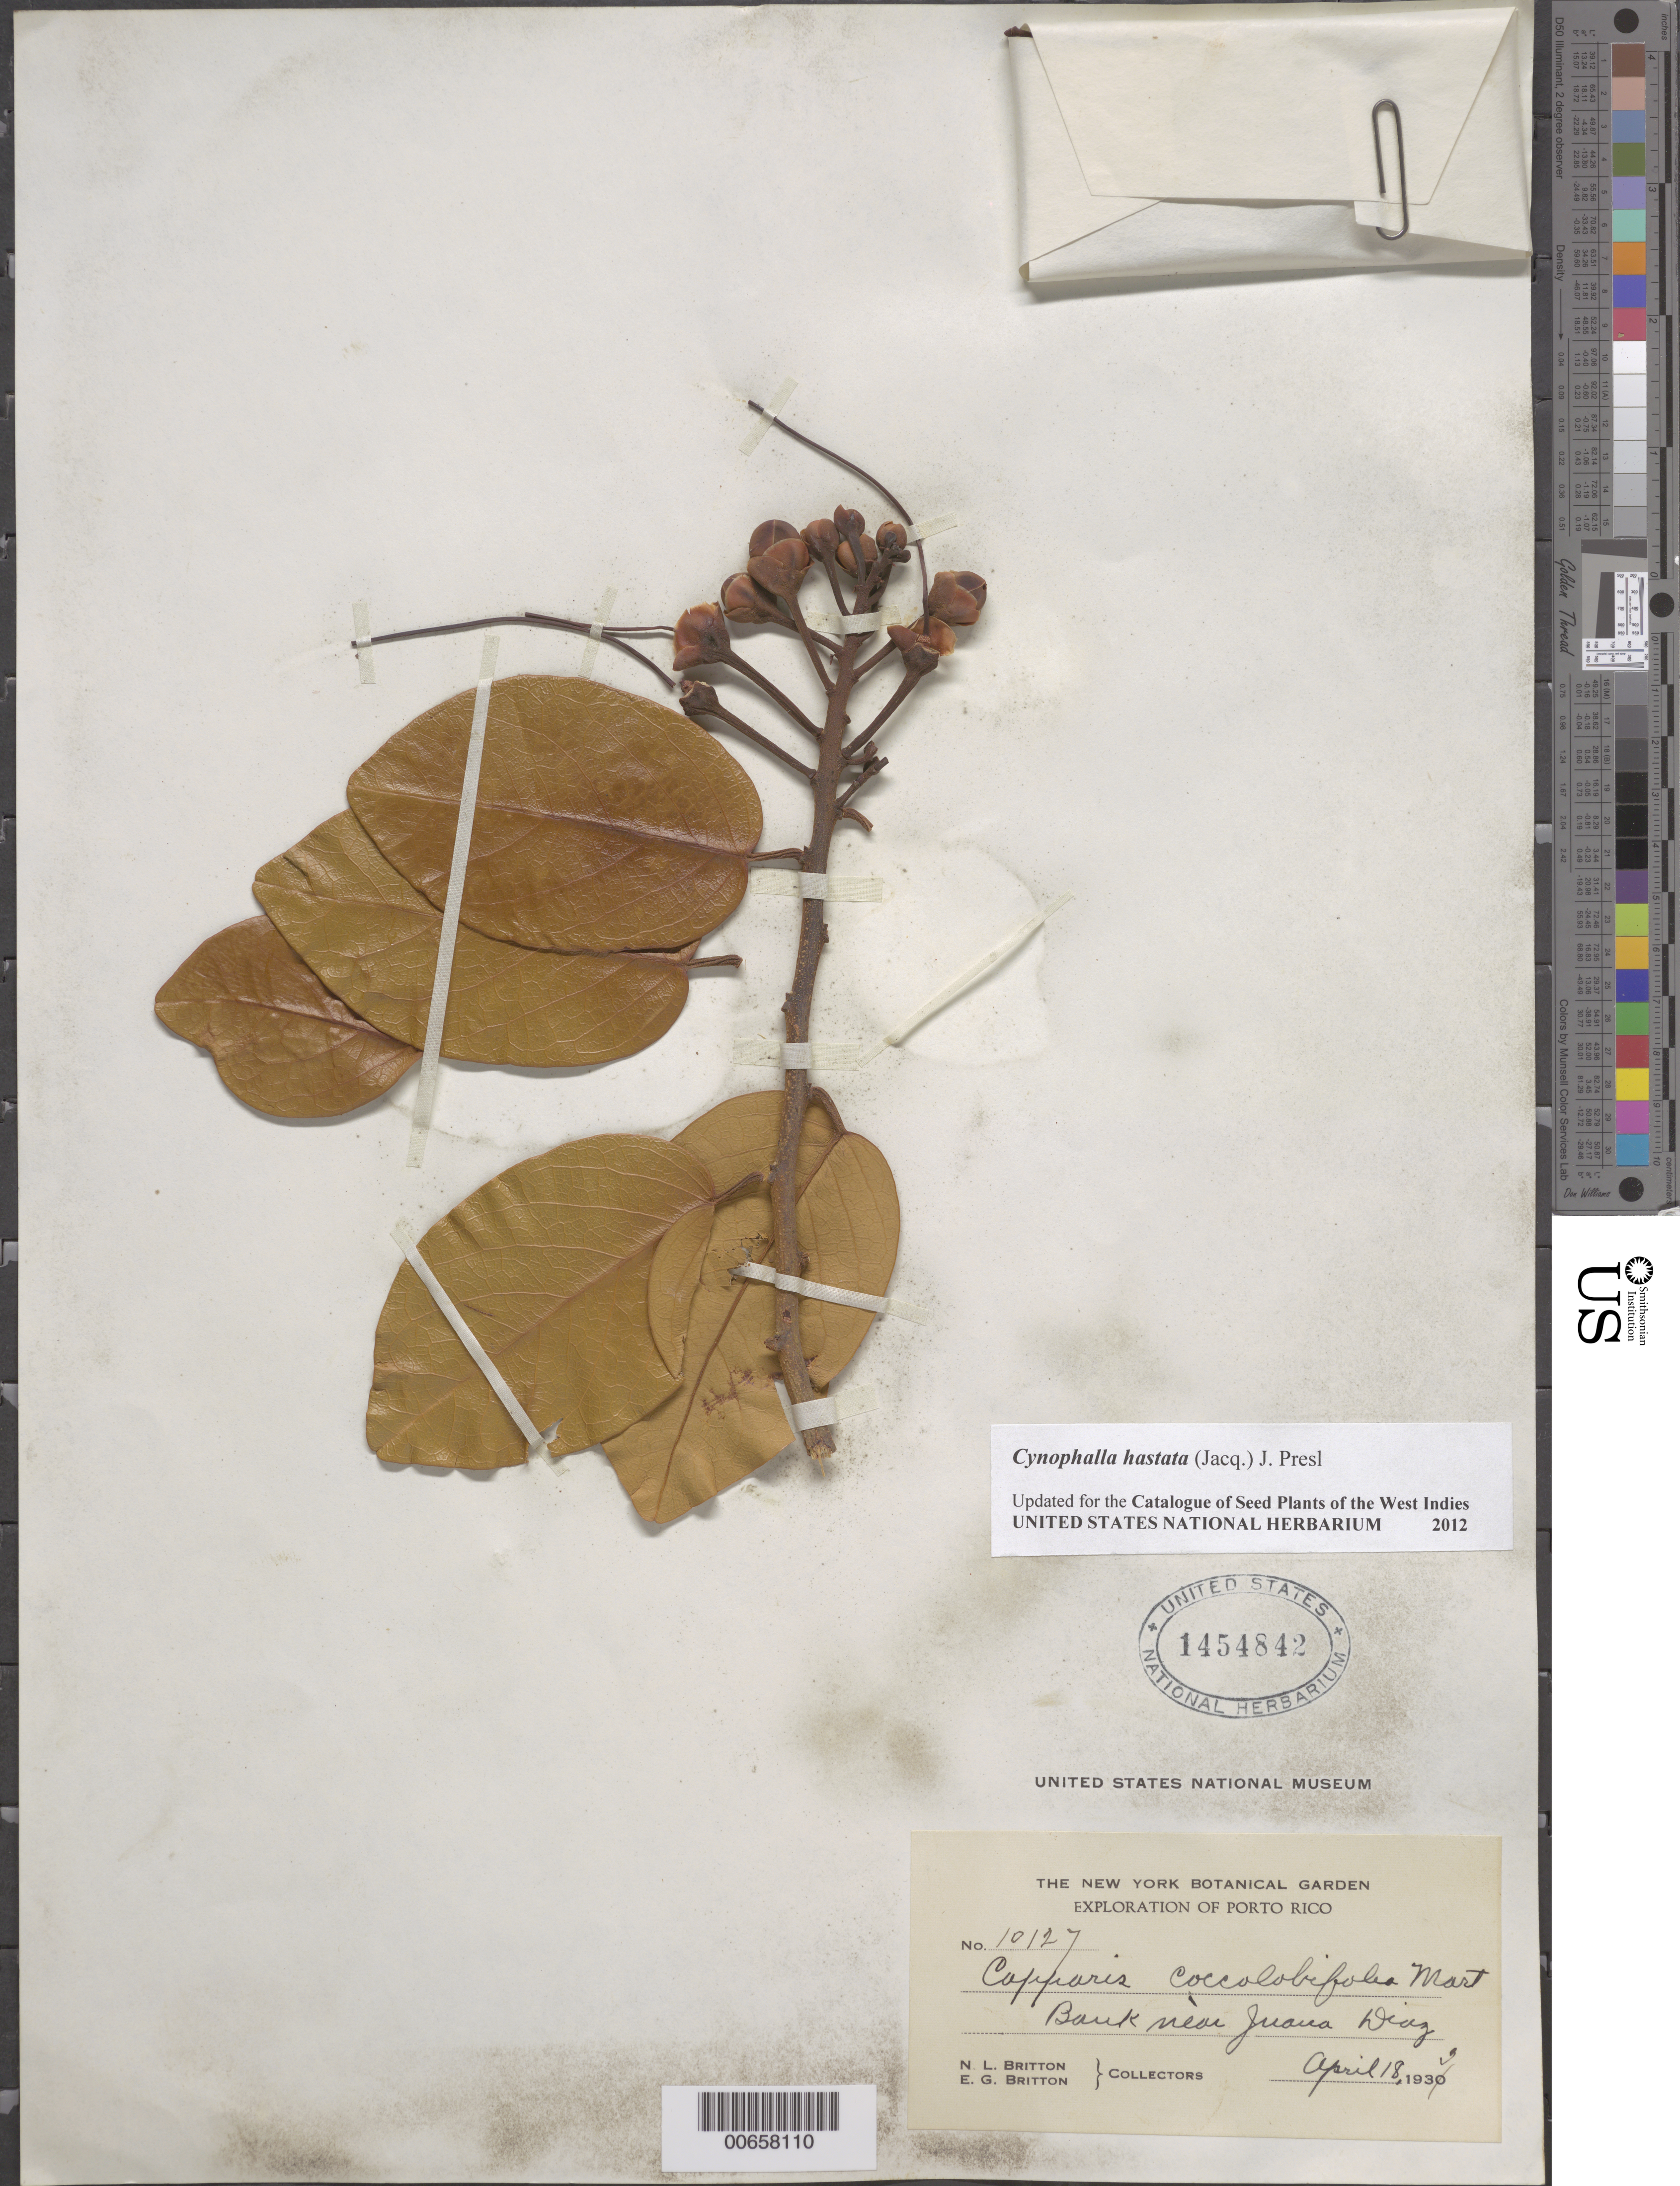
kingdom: Plantae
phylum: Tracheophyta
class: Magnoliopsida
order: Brassicales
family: Capparaceae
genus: Capparis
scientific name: Capparis coccolobifolia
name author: Mart. ex Eichler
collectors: N. Britton & E. G. Britton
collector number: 10127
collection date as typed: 18 Apr 1933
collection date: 1933-04-18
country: Puerto Rico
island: Greater Antilles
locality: Juana Diaz, near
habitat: Bank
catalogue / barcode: US 1454842